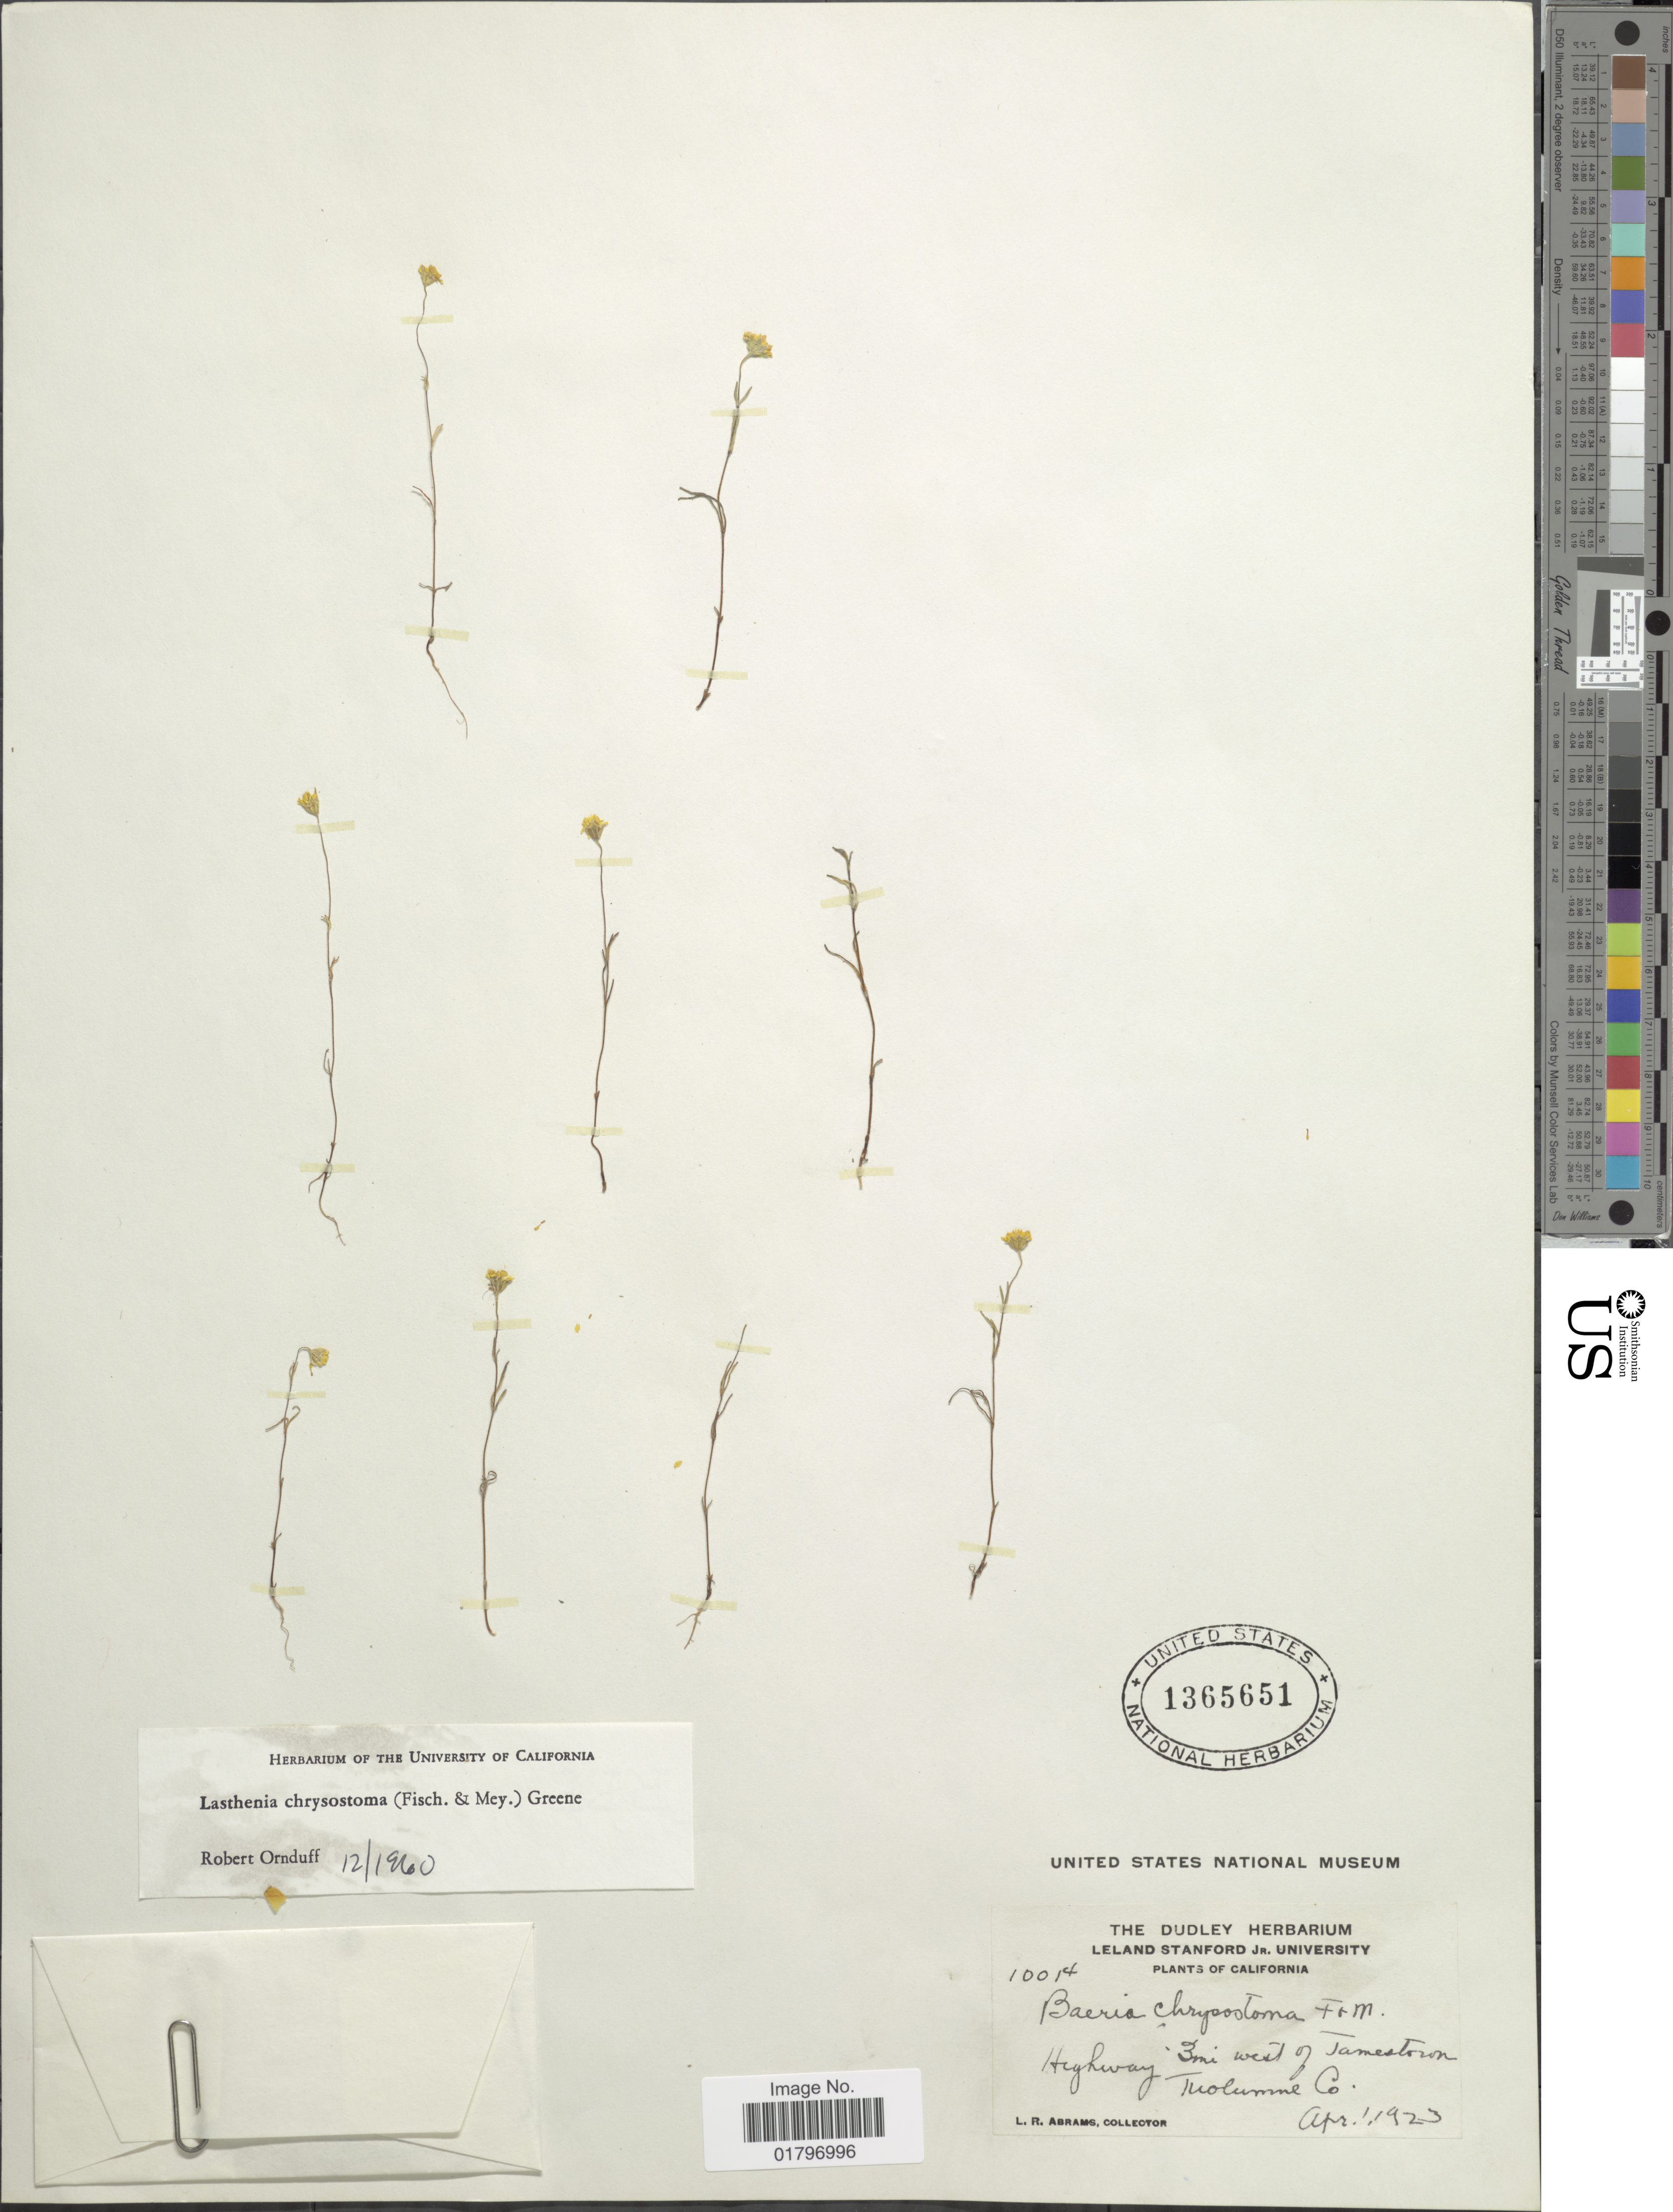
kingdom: Plantae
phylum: Tracheophyta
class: Magnoliopsida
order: Asterales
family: Asteraceae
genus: Lasthenia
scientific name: Lasthenia chrysostoma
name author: (Fisch. & C.A. Mey.) Greene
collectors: L. Abrams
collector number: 10014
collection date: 1923-04-01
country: United States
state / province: California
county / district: Tuolumne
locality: Highway 3 mi west of Jamestown, Tuolumne Co.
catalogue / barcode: US 1365651